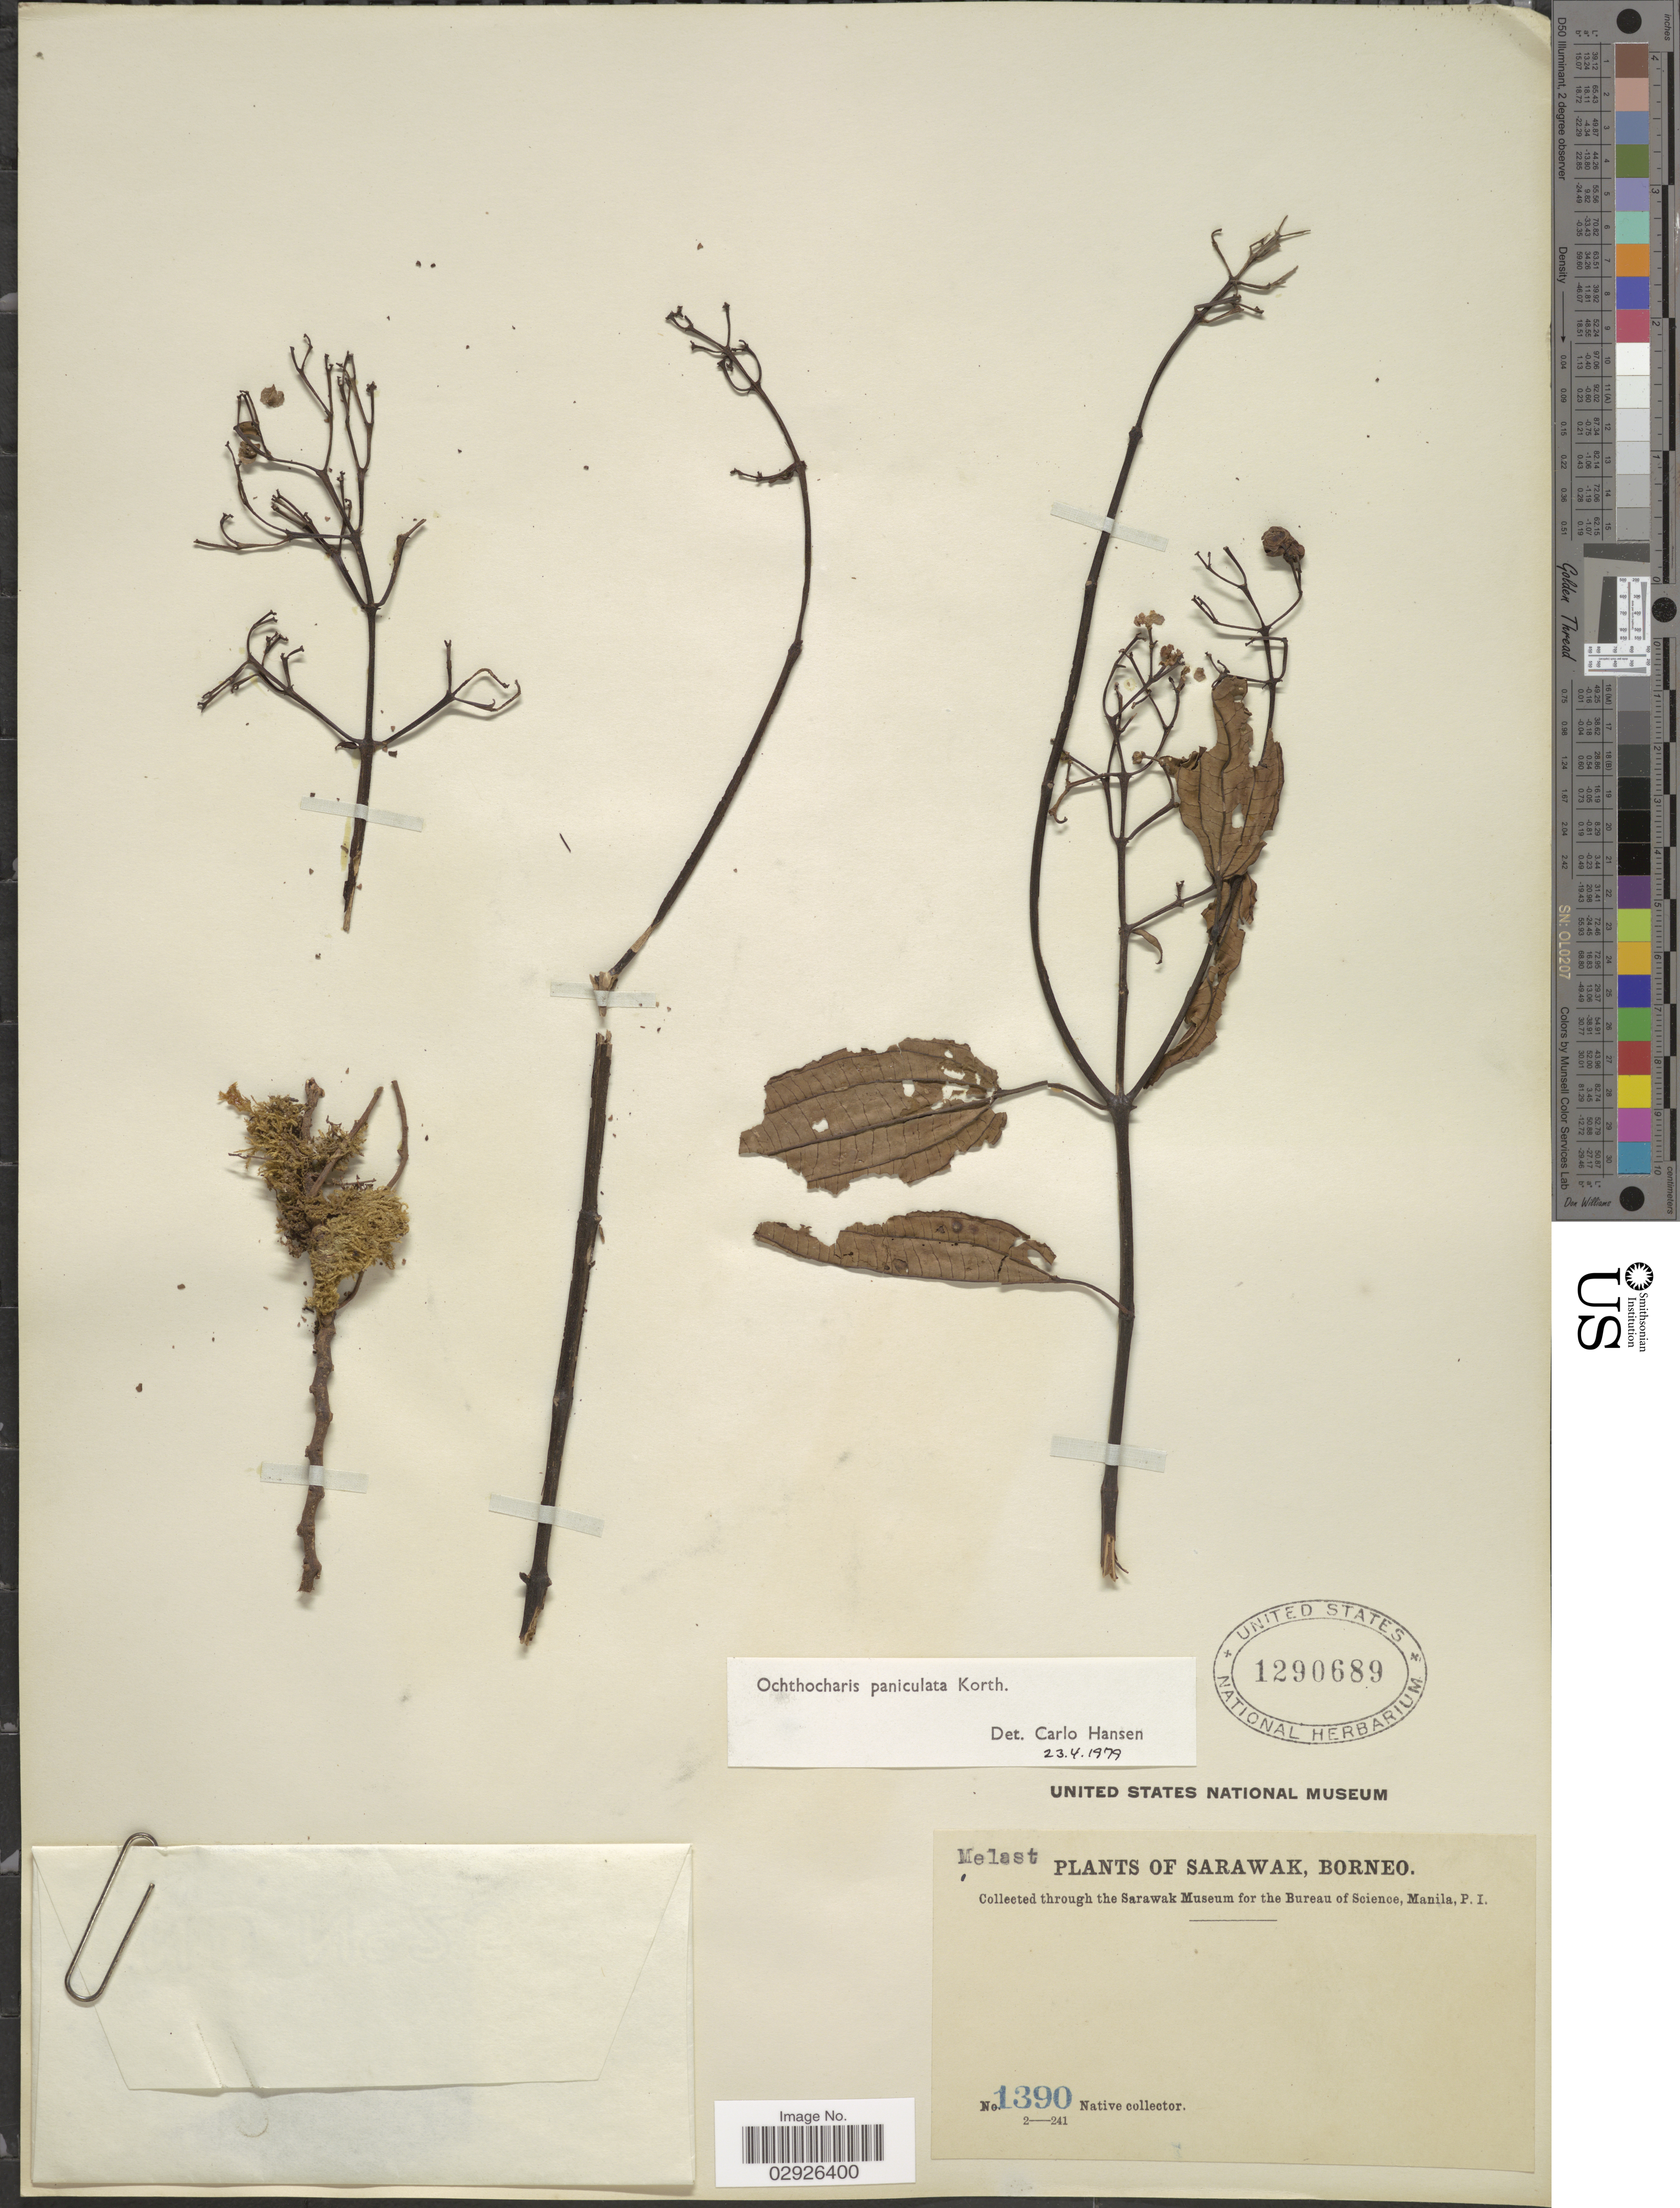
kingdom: Plantae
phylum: Tracheophyta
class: Magnoliopsida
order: Myrtales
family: Melastomataceae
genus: Ochthocharis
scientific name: Ochthocharis paniculata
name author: Korth.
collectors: Native collector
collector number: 1390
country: Malaysia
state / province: Sarawak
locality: Borneo.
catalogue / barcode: US 1290689